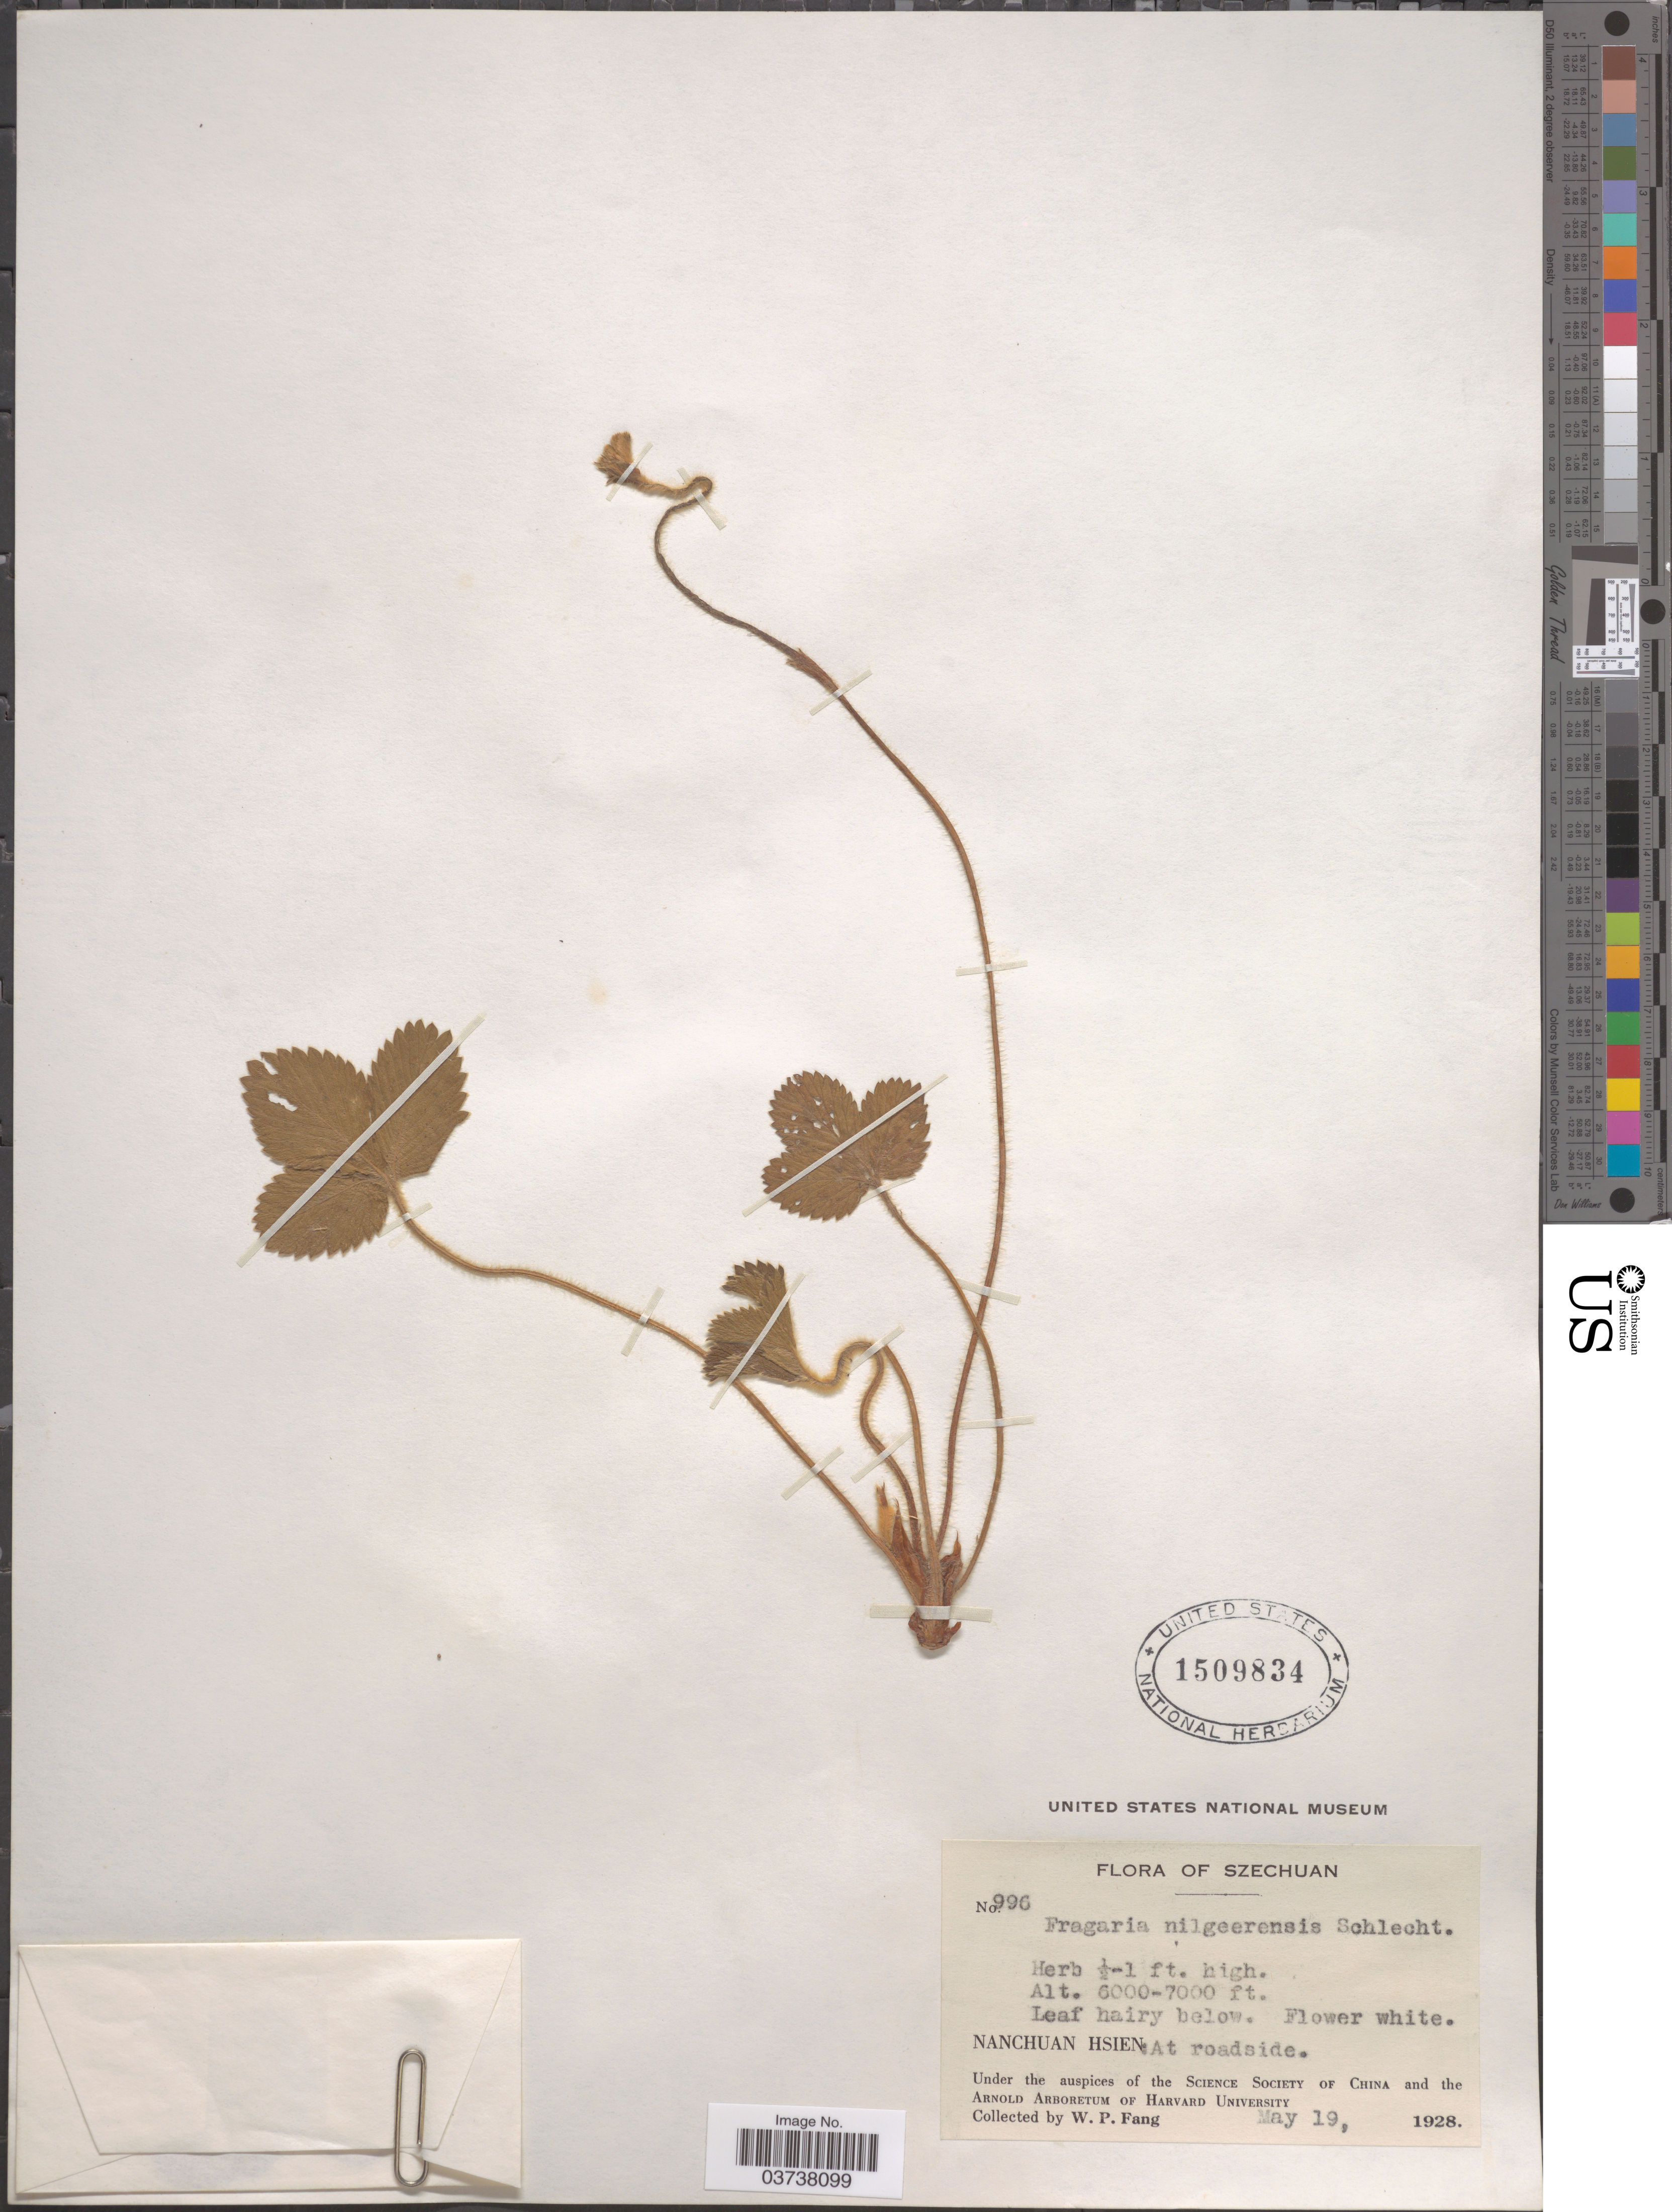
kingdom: Plantae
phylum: Tracheophyta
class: Magnoliopsida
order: Rosales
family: Rosaceae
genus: Fragaria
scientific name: Fragaria nilgerrensis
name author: Schltdl. ex J. Gay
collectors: W. P. Fang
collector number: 996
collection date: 1928-05-19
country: China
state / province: Sichuan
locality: Szechuan. Nanchuan Hsien: At roadside.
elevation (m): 1829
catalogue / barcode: US 1509834